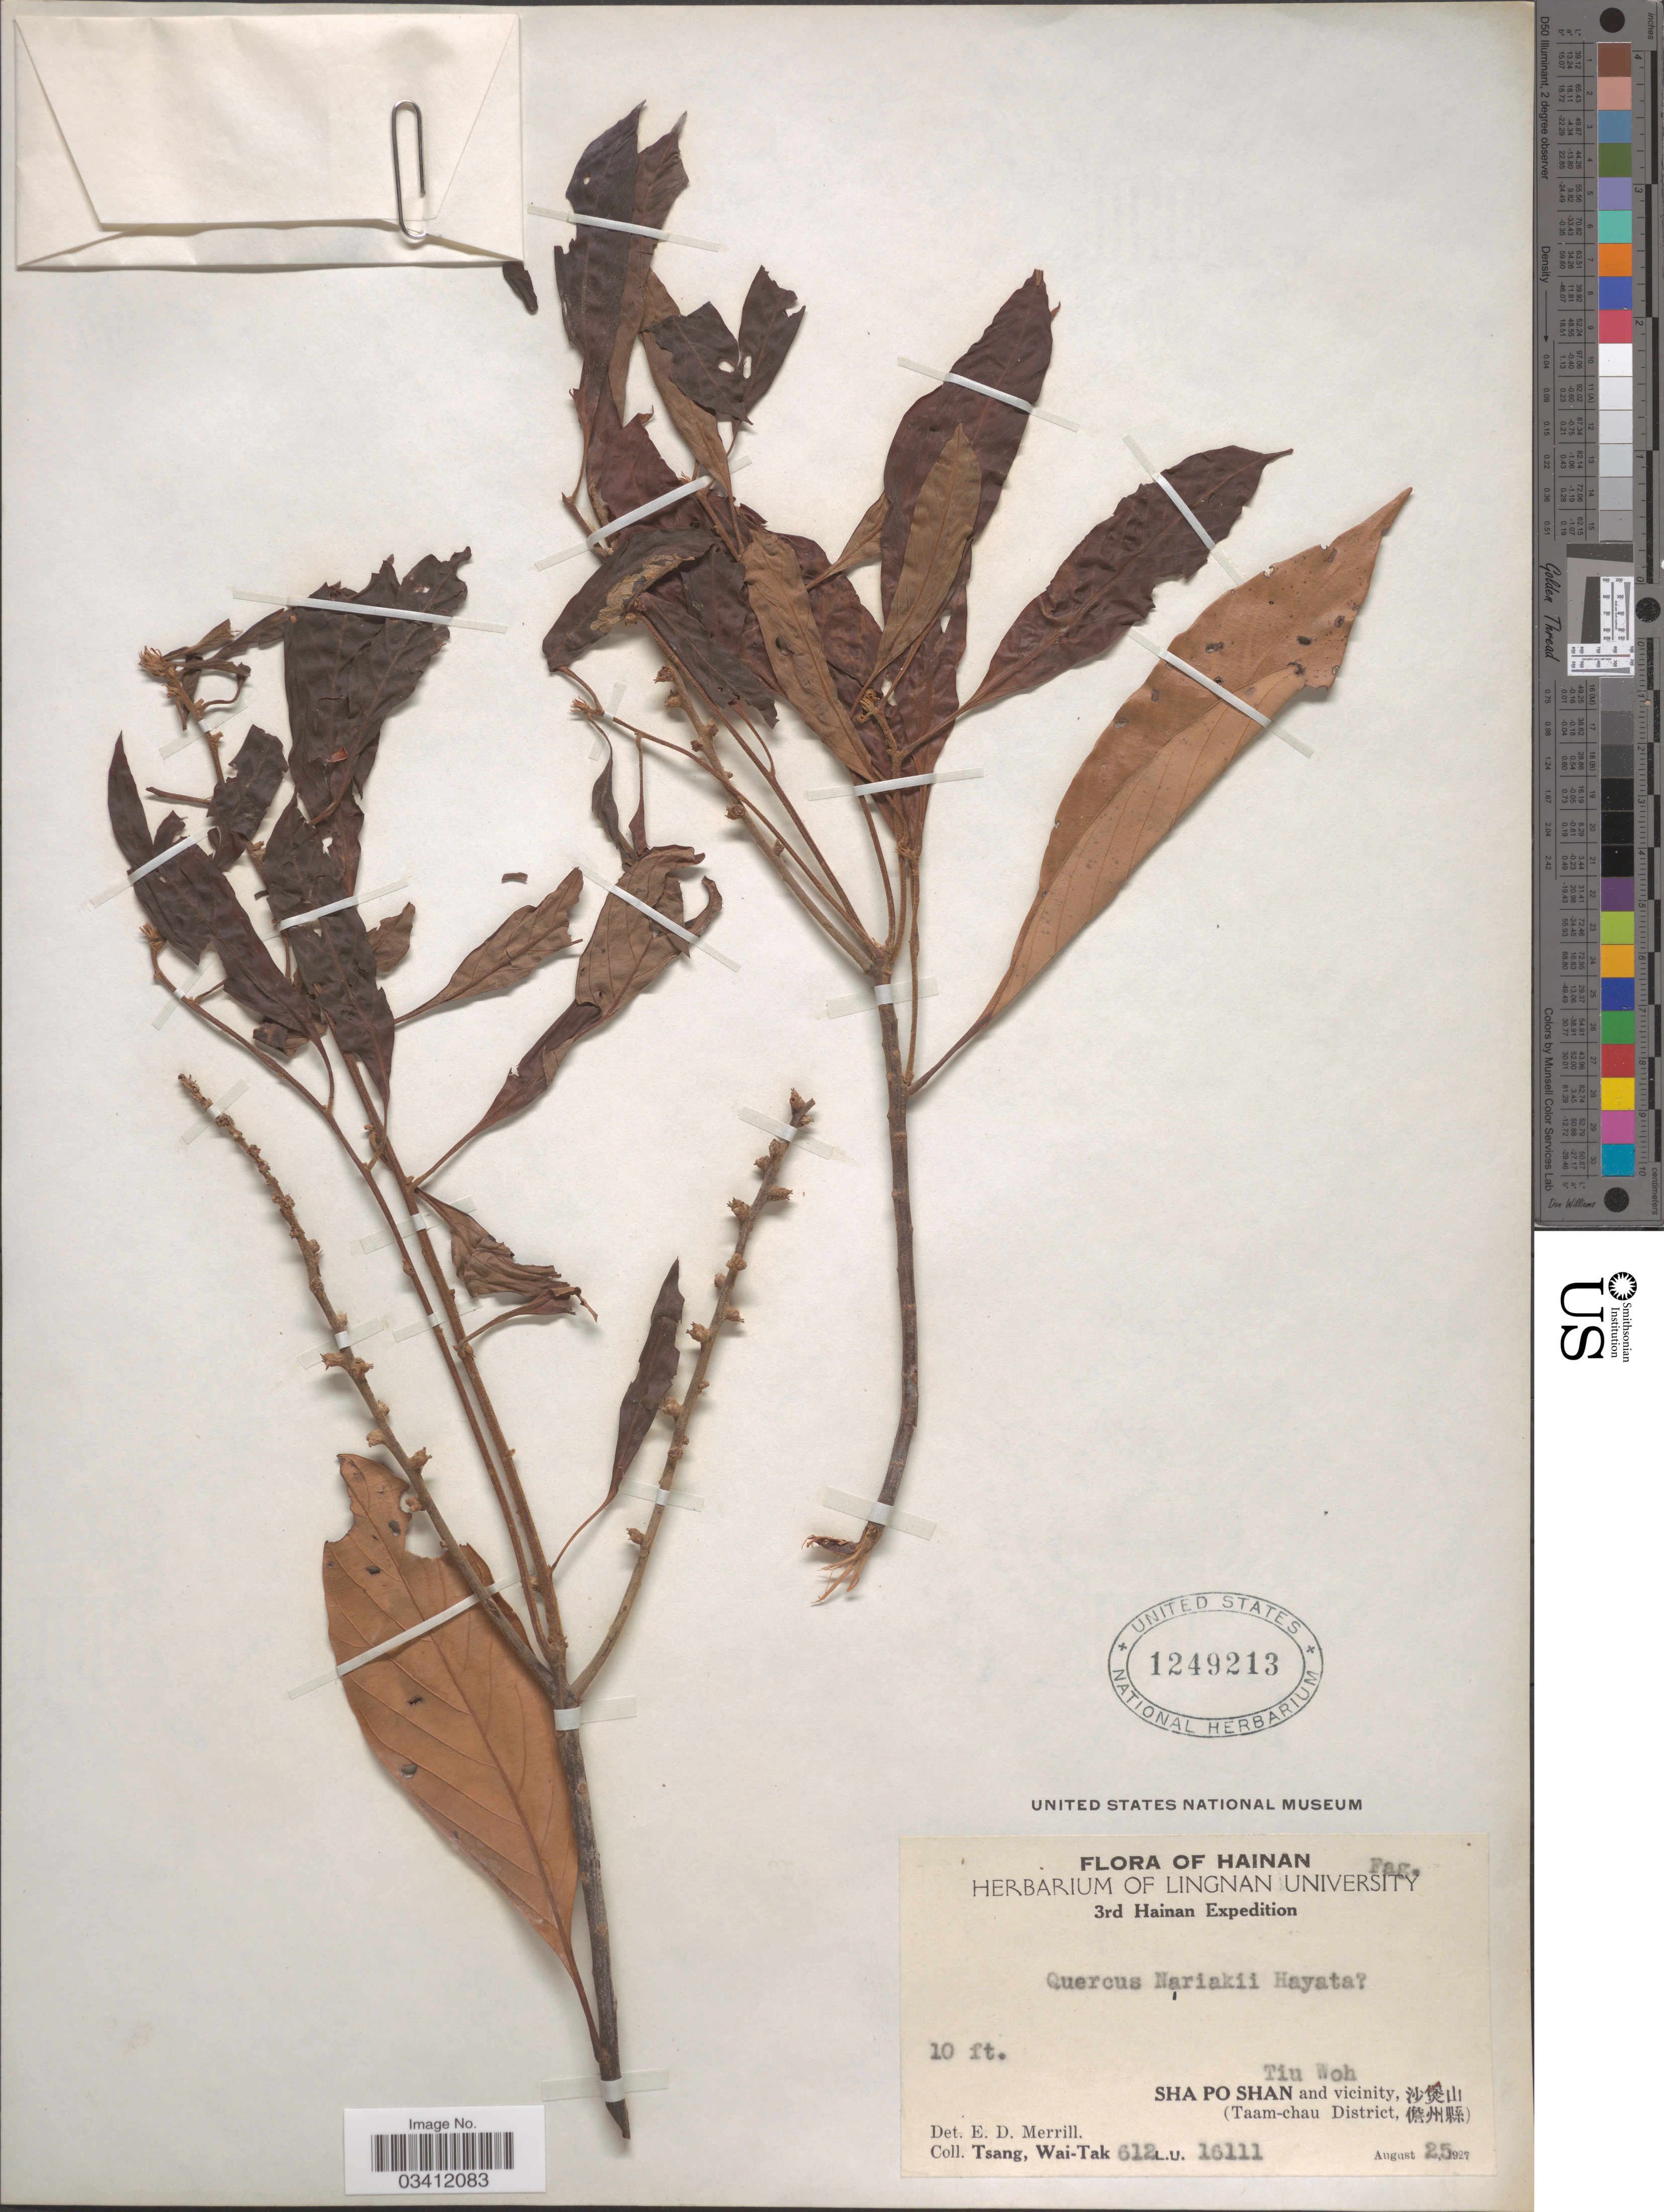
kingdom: Plantae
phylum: Tracheophyta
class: Magnoliopsida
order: Fagales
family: Fagaceae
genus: Quercus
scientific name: Quercus nariakii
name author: Hayata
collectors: W. T. Tsang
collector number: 612 L.U. 16111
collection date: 1927-08-25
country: China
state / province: Hainan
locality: Tiu Woh, Sha Po Shan and vicinity, X. (Taam-chau District, X).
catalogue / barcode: US 1249213